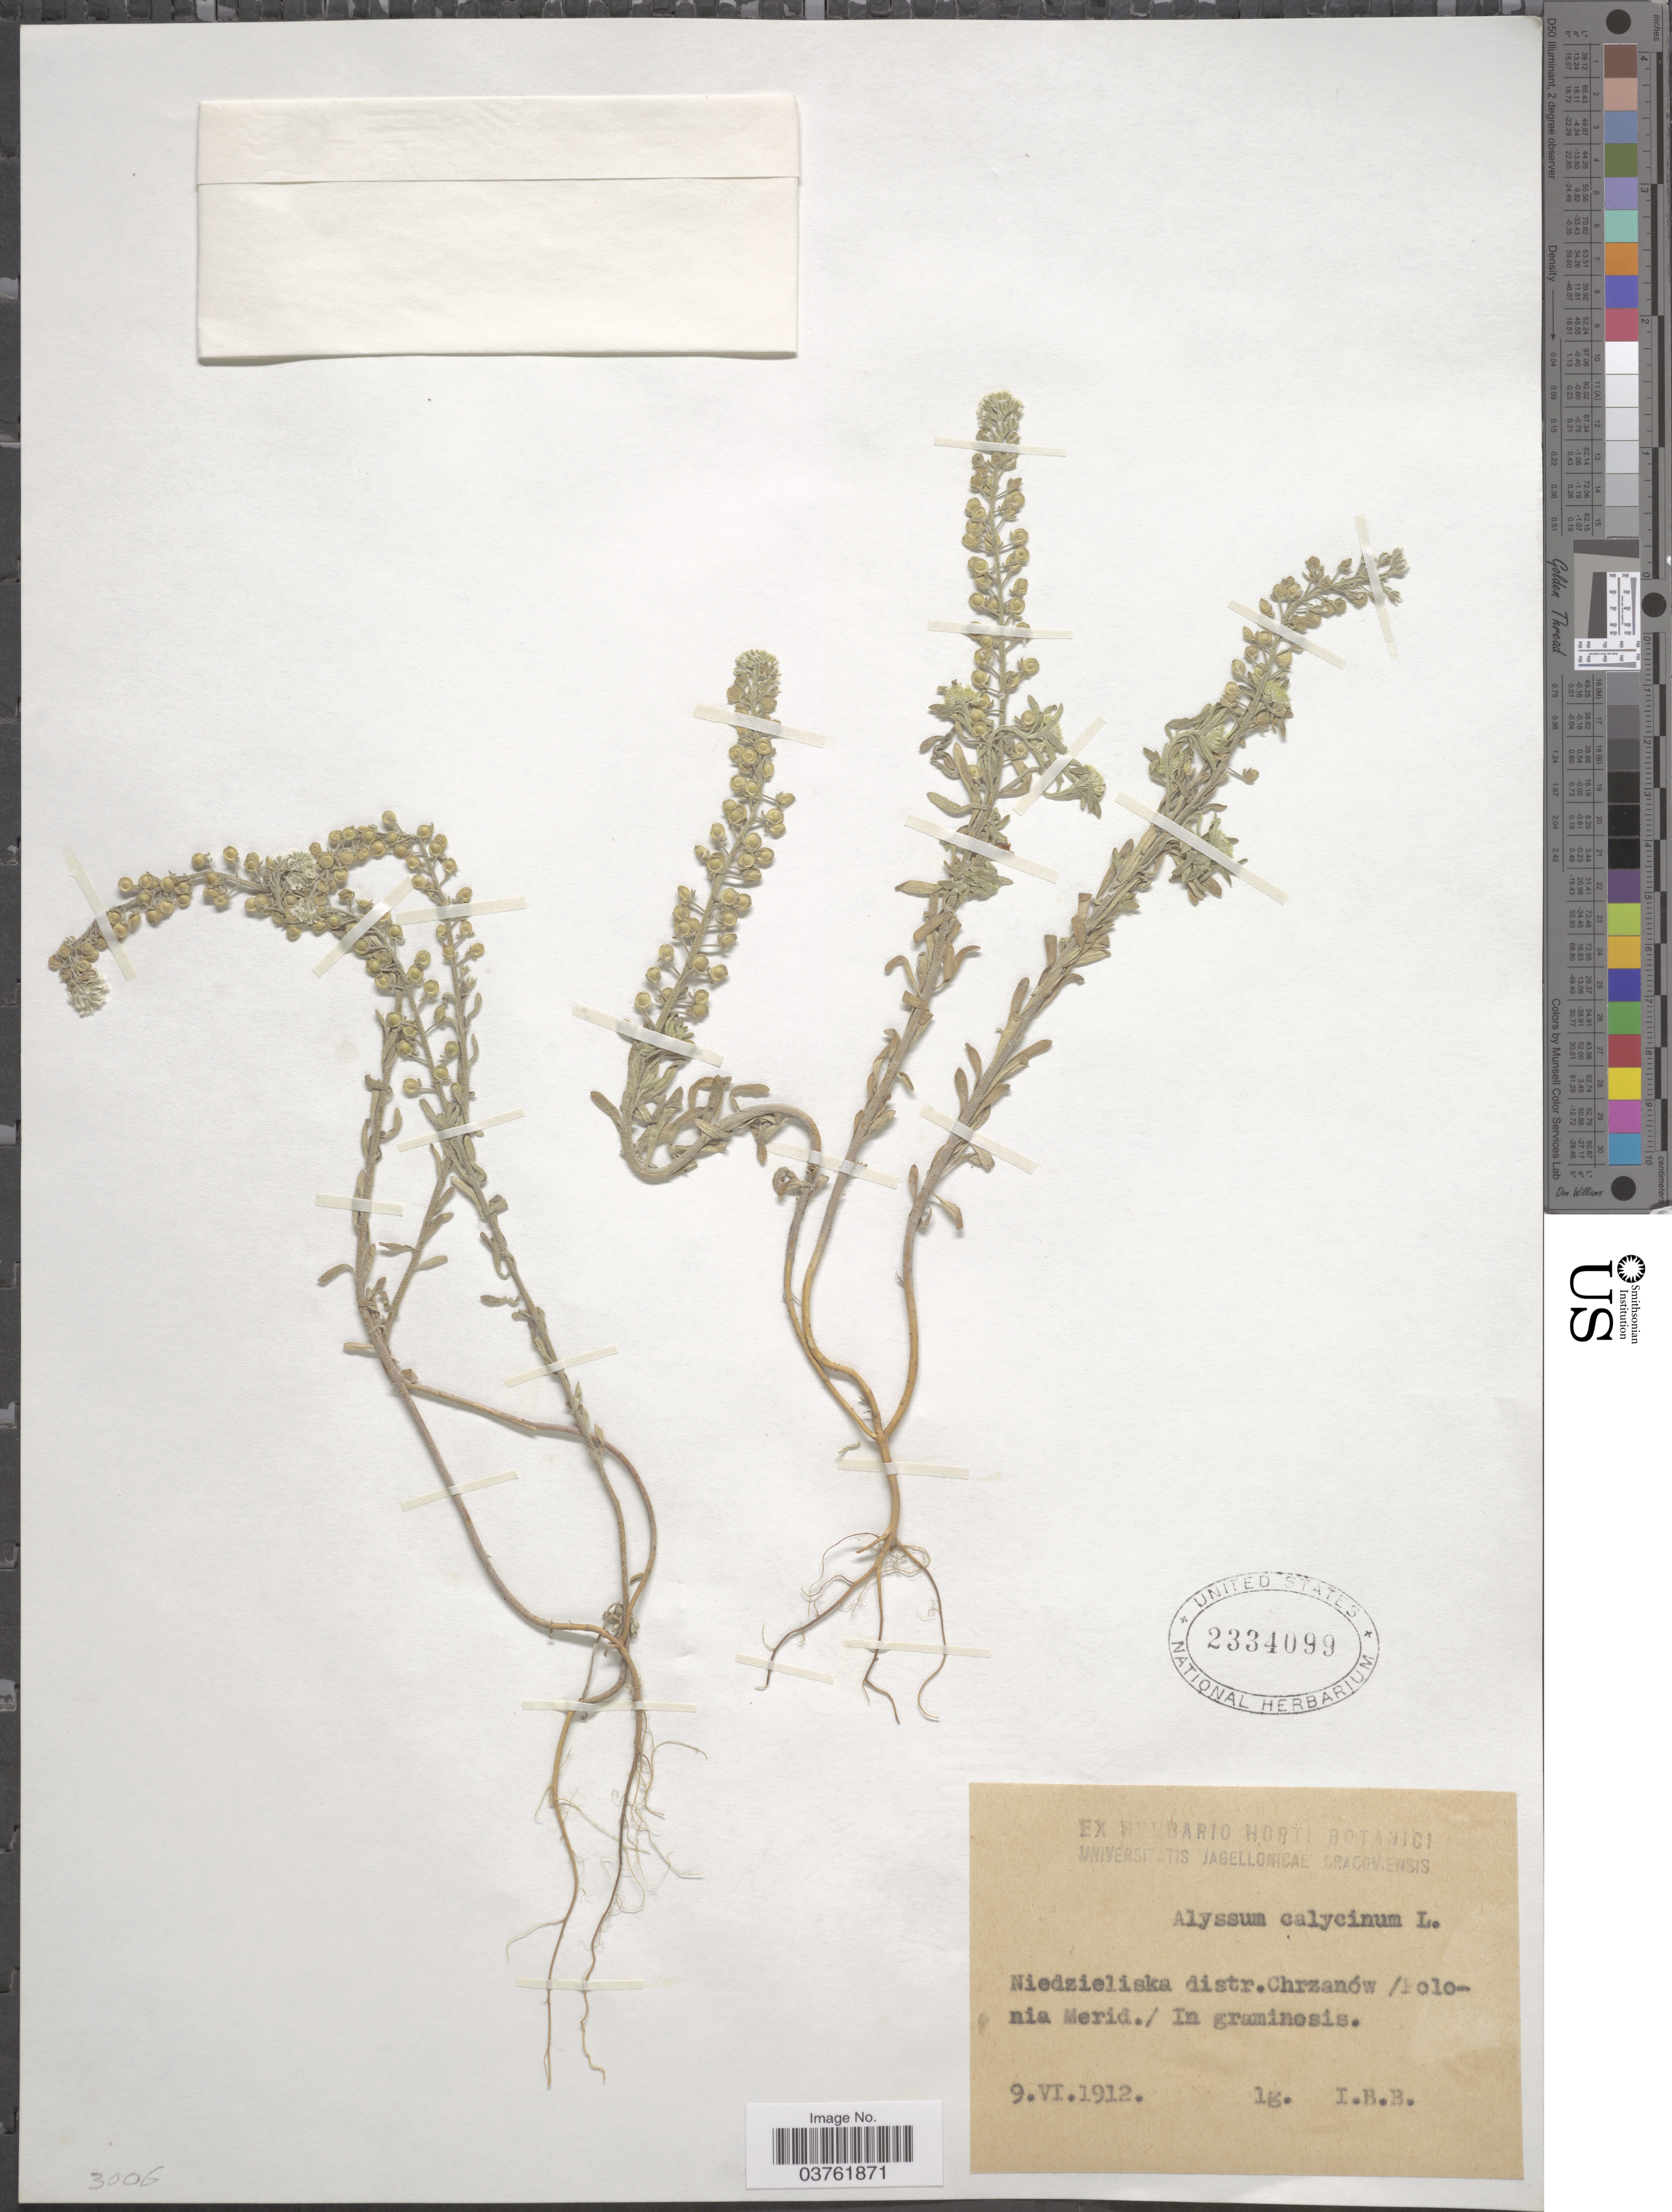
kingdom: Plantae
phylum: Tracheophyta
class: Magnoliopsida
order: Brassicales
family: Brassicaceae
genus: Alyssum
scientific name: Alyssum calycinum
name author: L.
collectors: ex. I. B. B.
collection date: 1912-06-09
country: Poland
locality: Niedzieliska distr. Chrzanów / Polonia Merid./ In graminosis.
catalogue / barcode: US 2334099